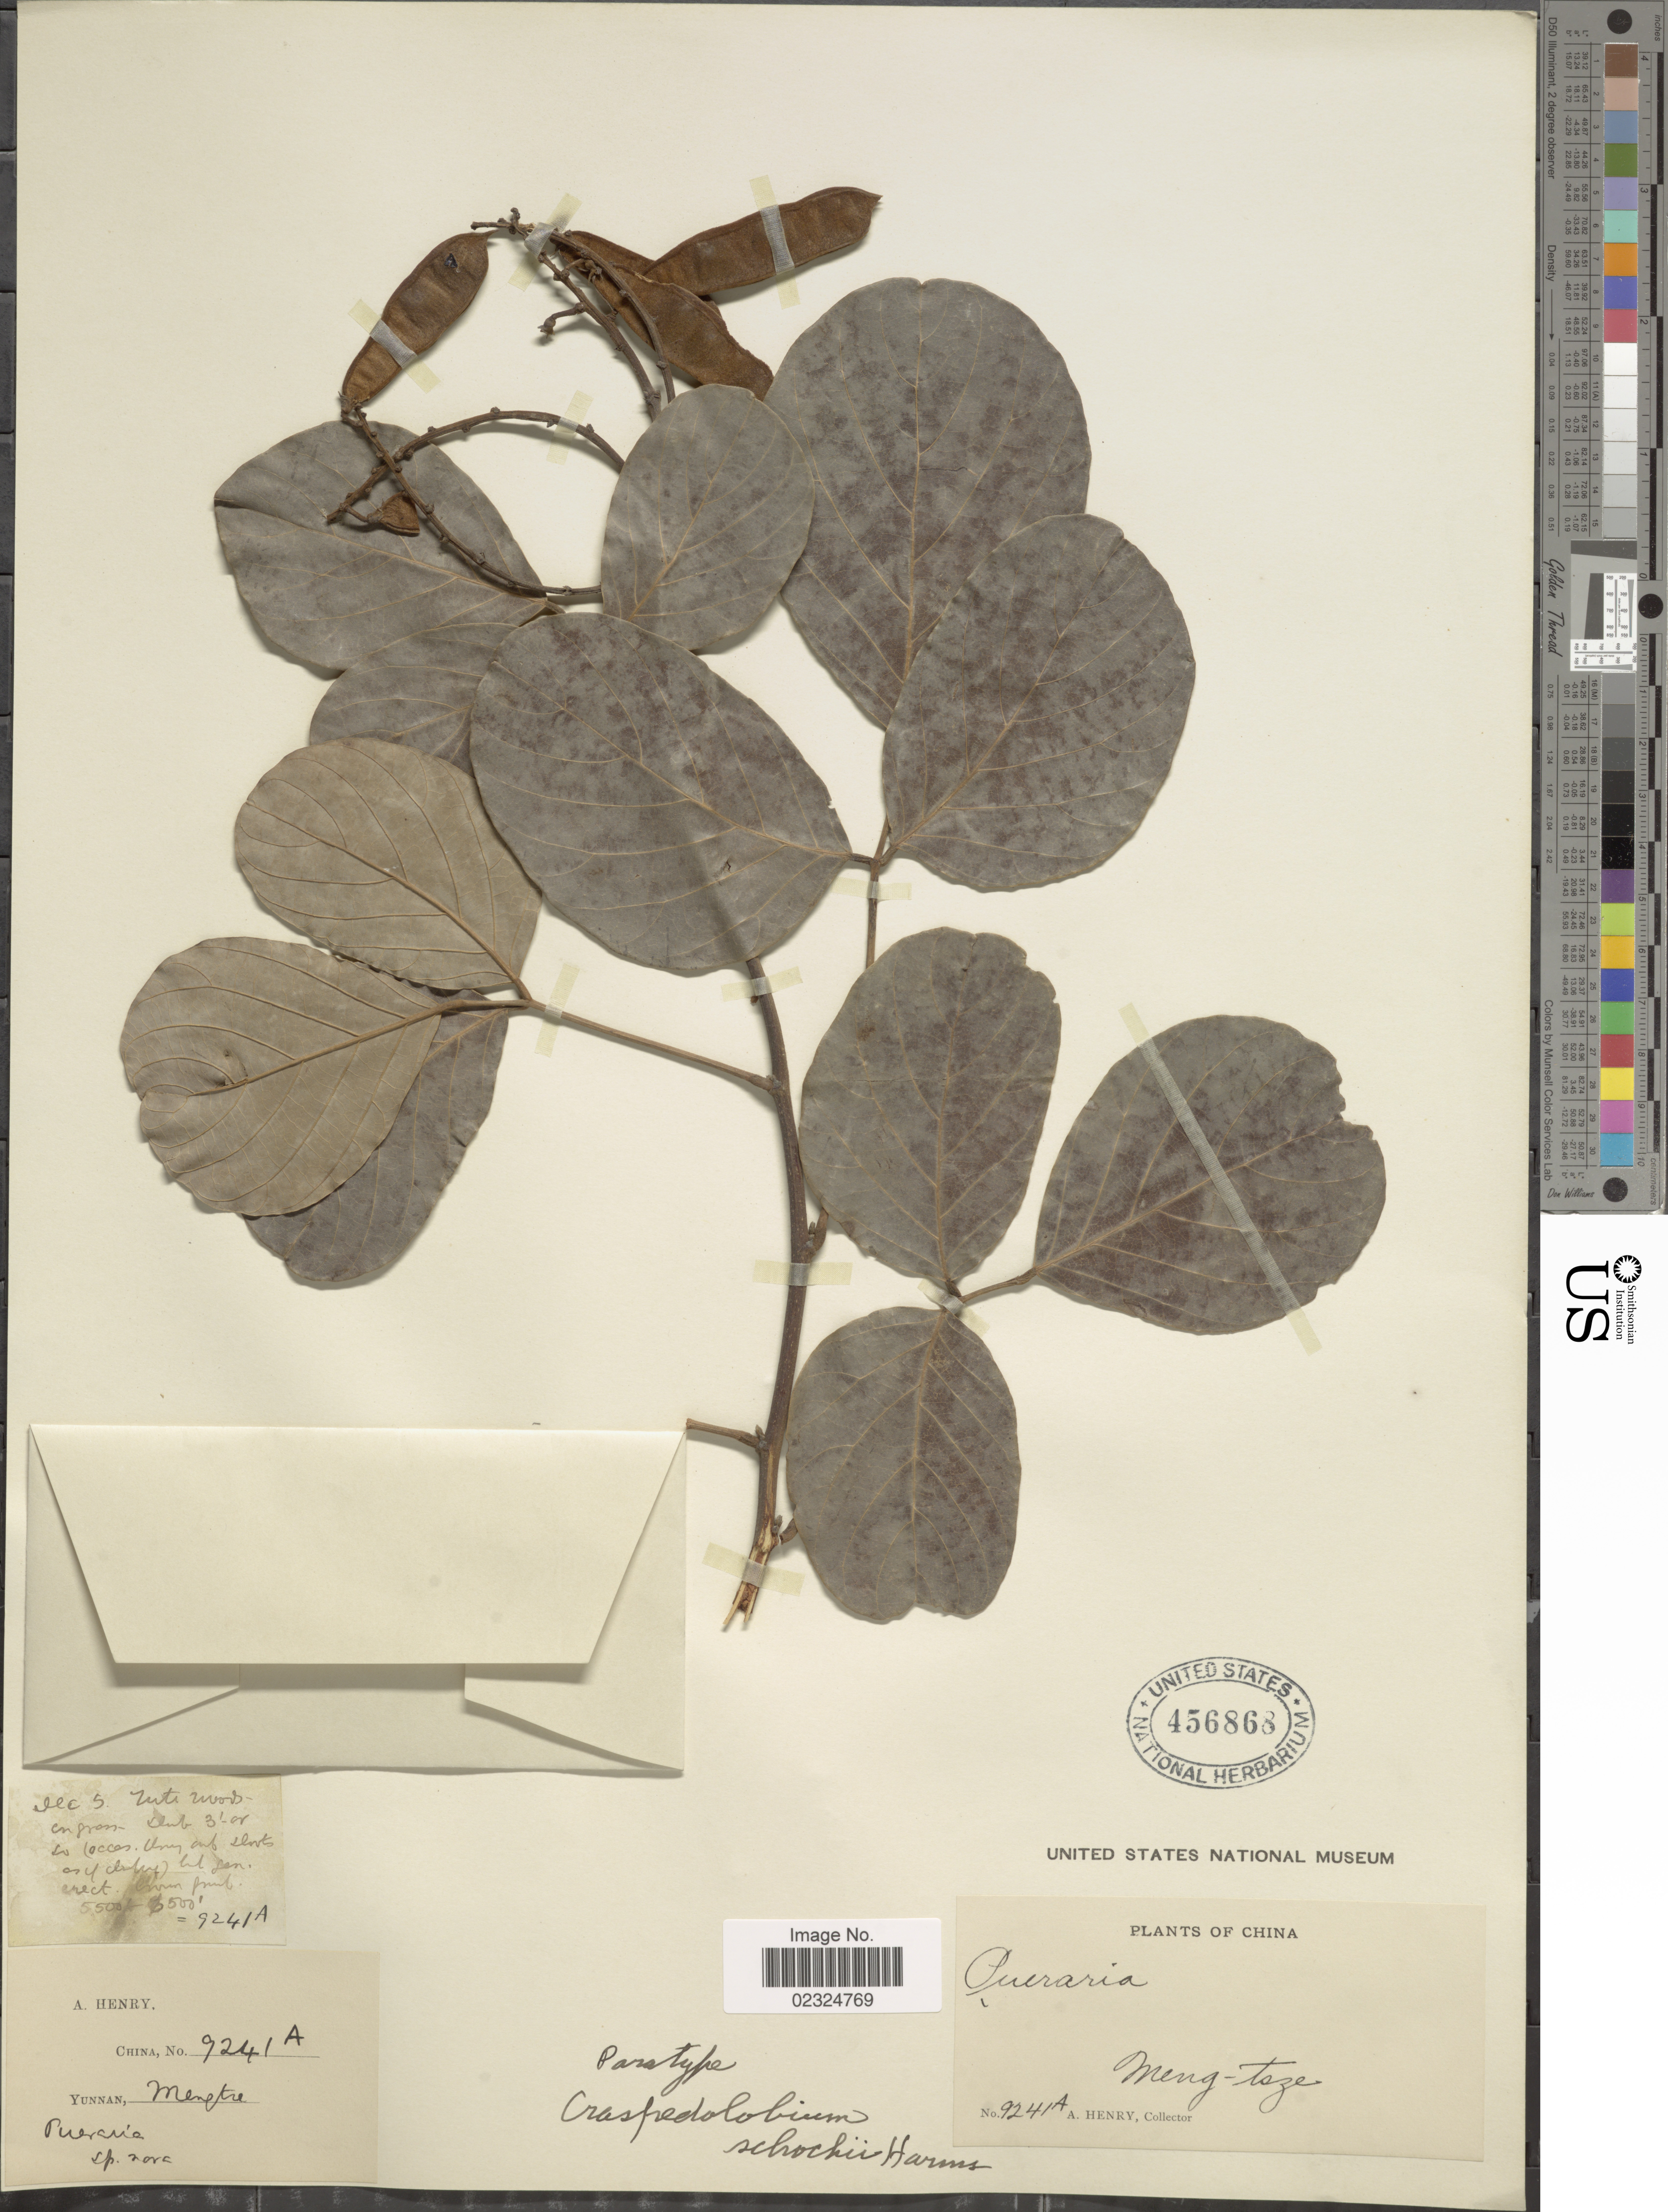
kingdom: Plantae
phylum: Tracheophyta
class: Magnoliopsida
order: Fabales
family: Fabaceae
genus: Craspedolobium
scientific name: Craspedolobium sp.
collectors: A. Henry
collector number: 9241 A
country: China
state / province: Yunnan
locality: Mengzi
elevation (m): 1676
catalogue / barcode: US 456868